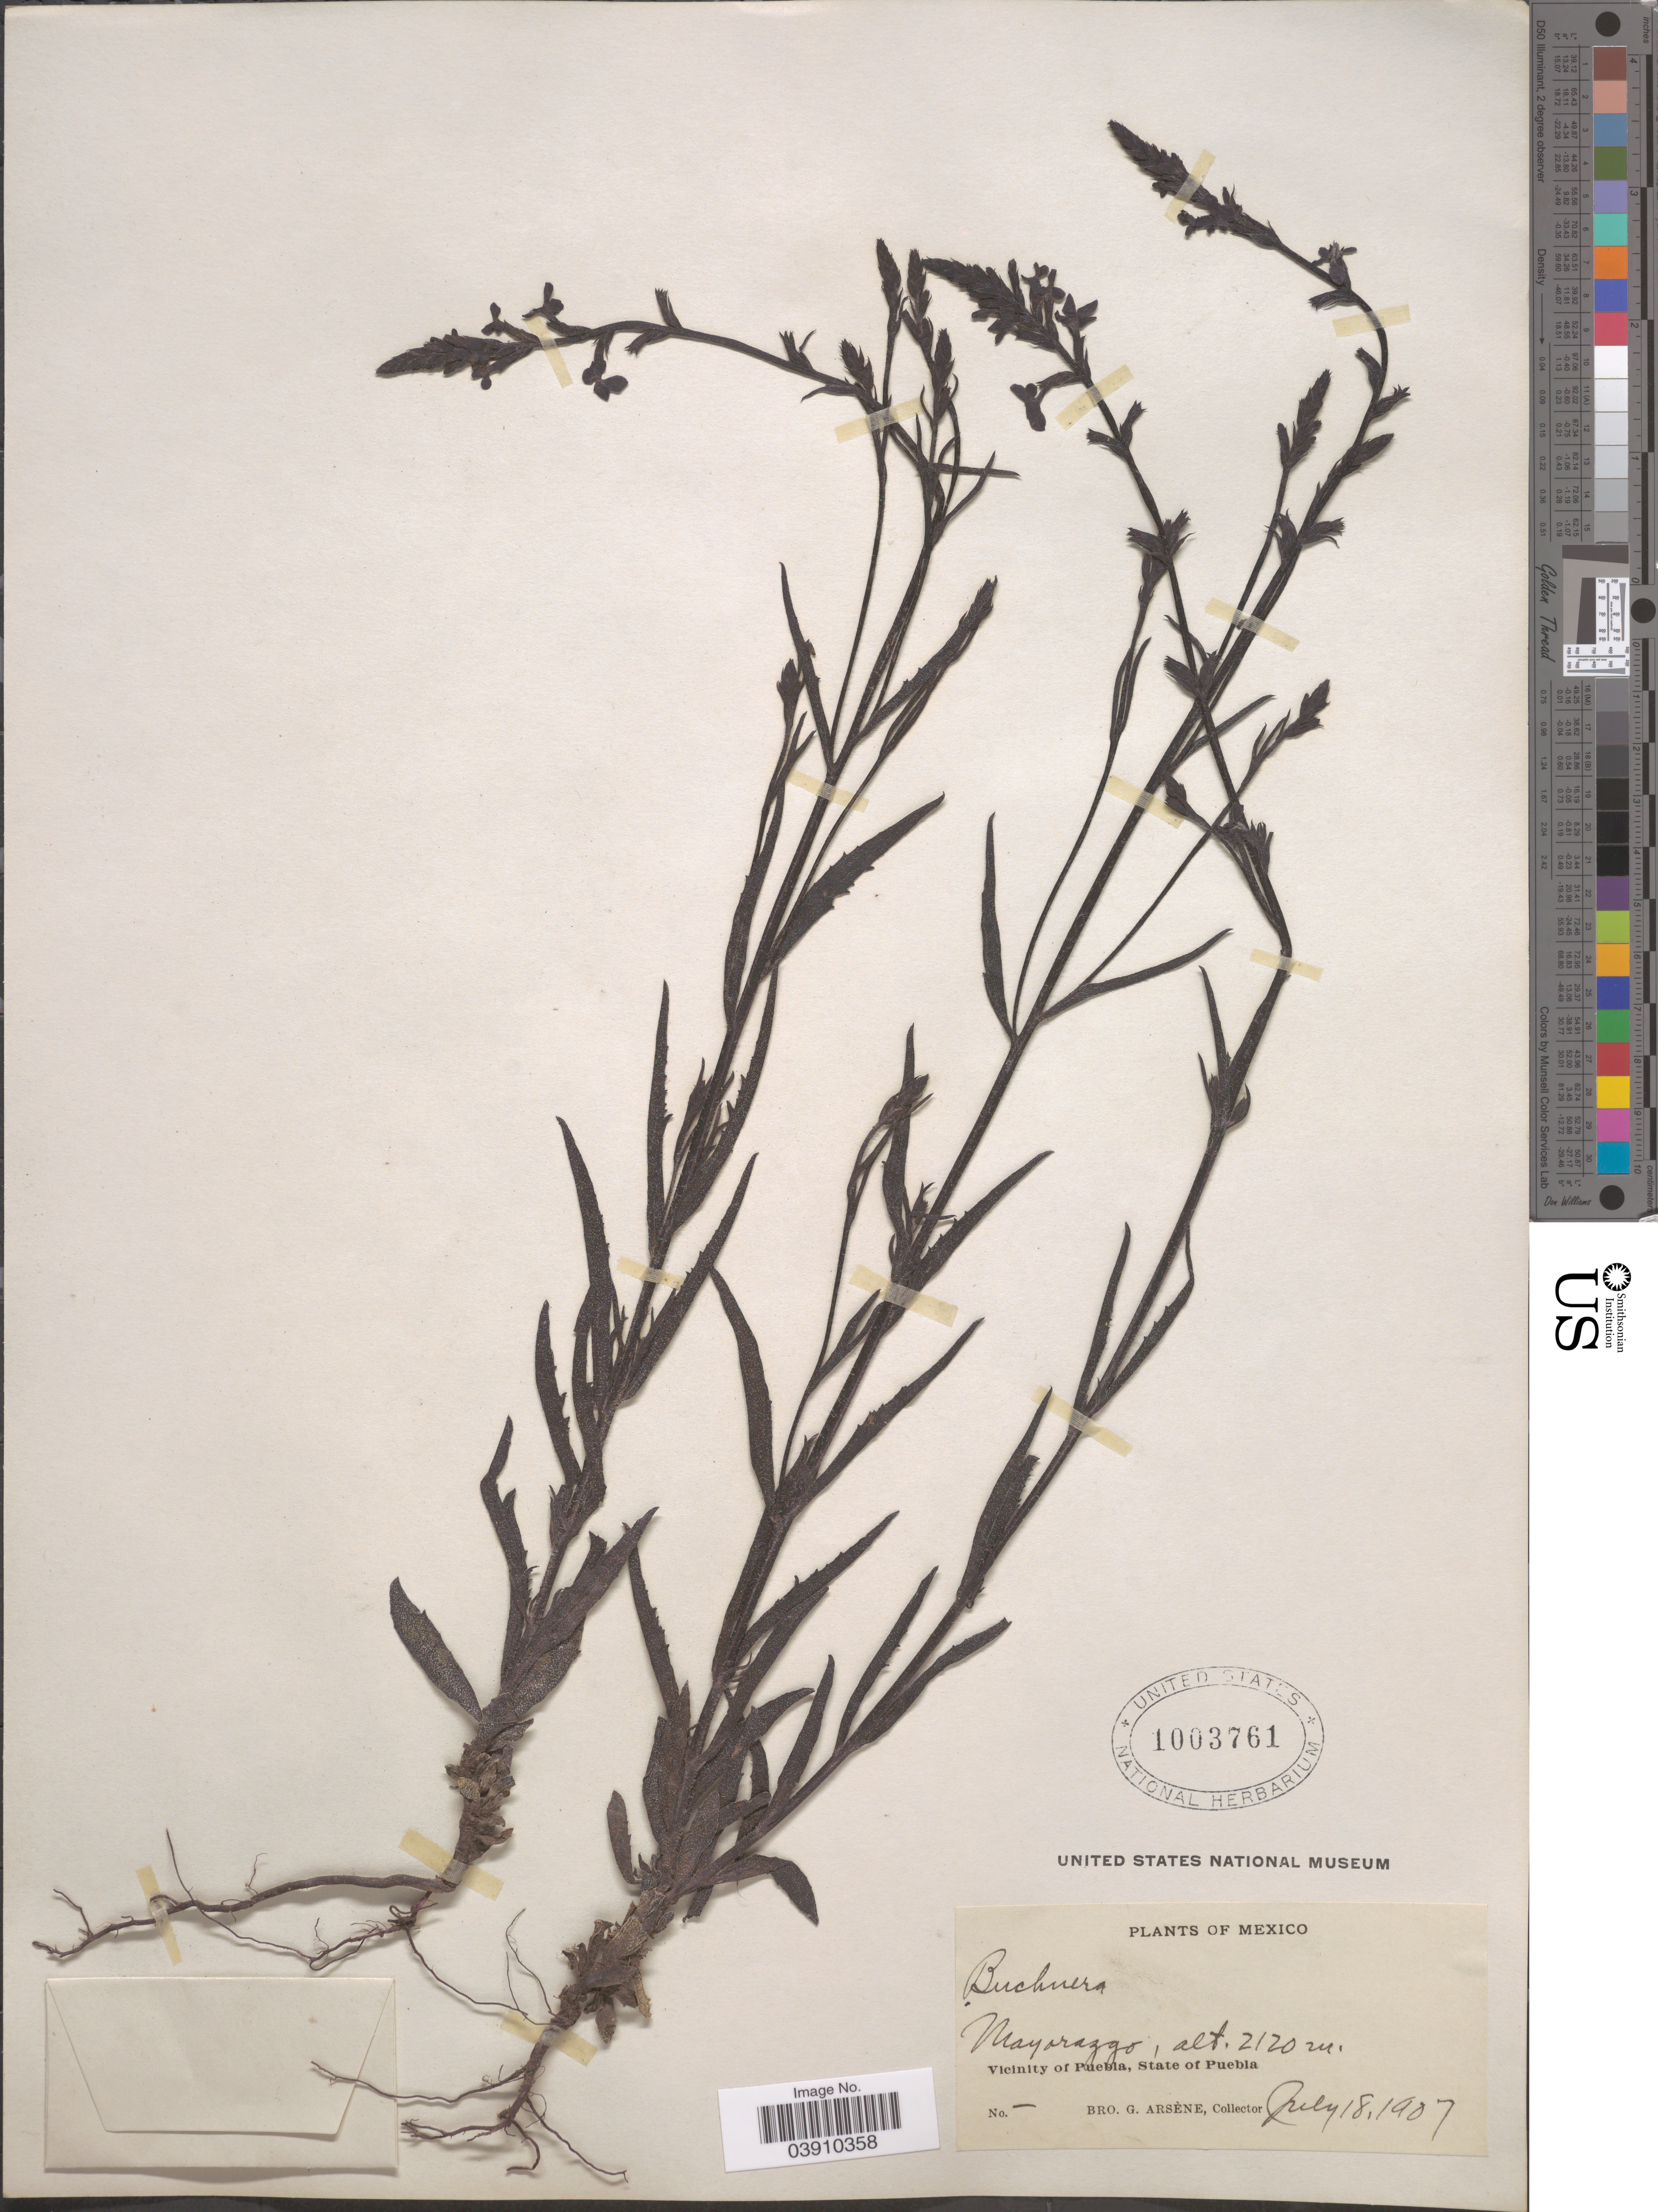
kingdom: Plantae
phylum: Tracheophyta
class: Magnoliopsida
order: Lamiales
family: Orobanchaceae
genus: Buchnera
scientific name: Buchnera pusilla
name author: Kunth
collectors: Bro. G. Arsène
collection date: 1907-07-18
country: Mexico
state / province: Puebla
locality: Mayorazgo, Vicinity of Puebla.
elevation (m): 2120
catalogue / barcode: US 1003761